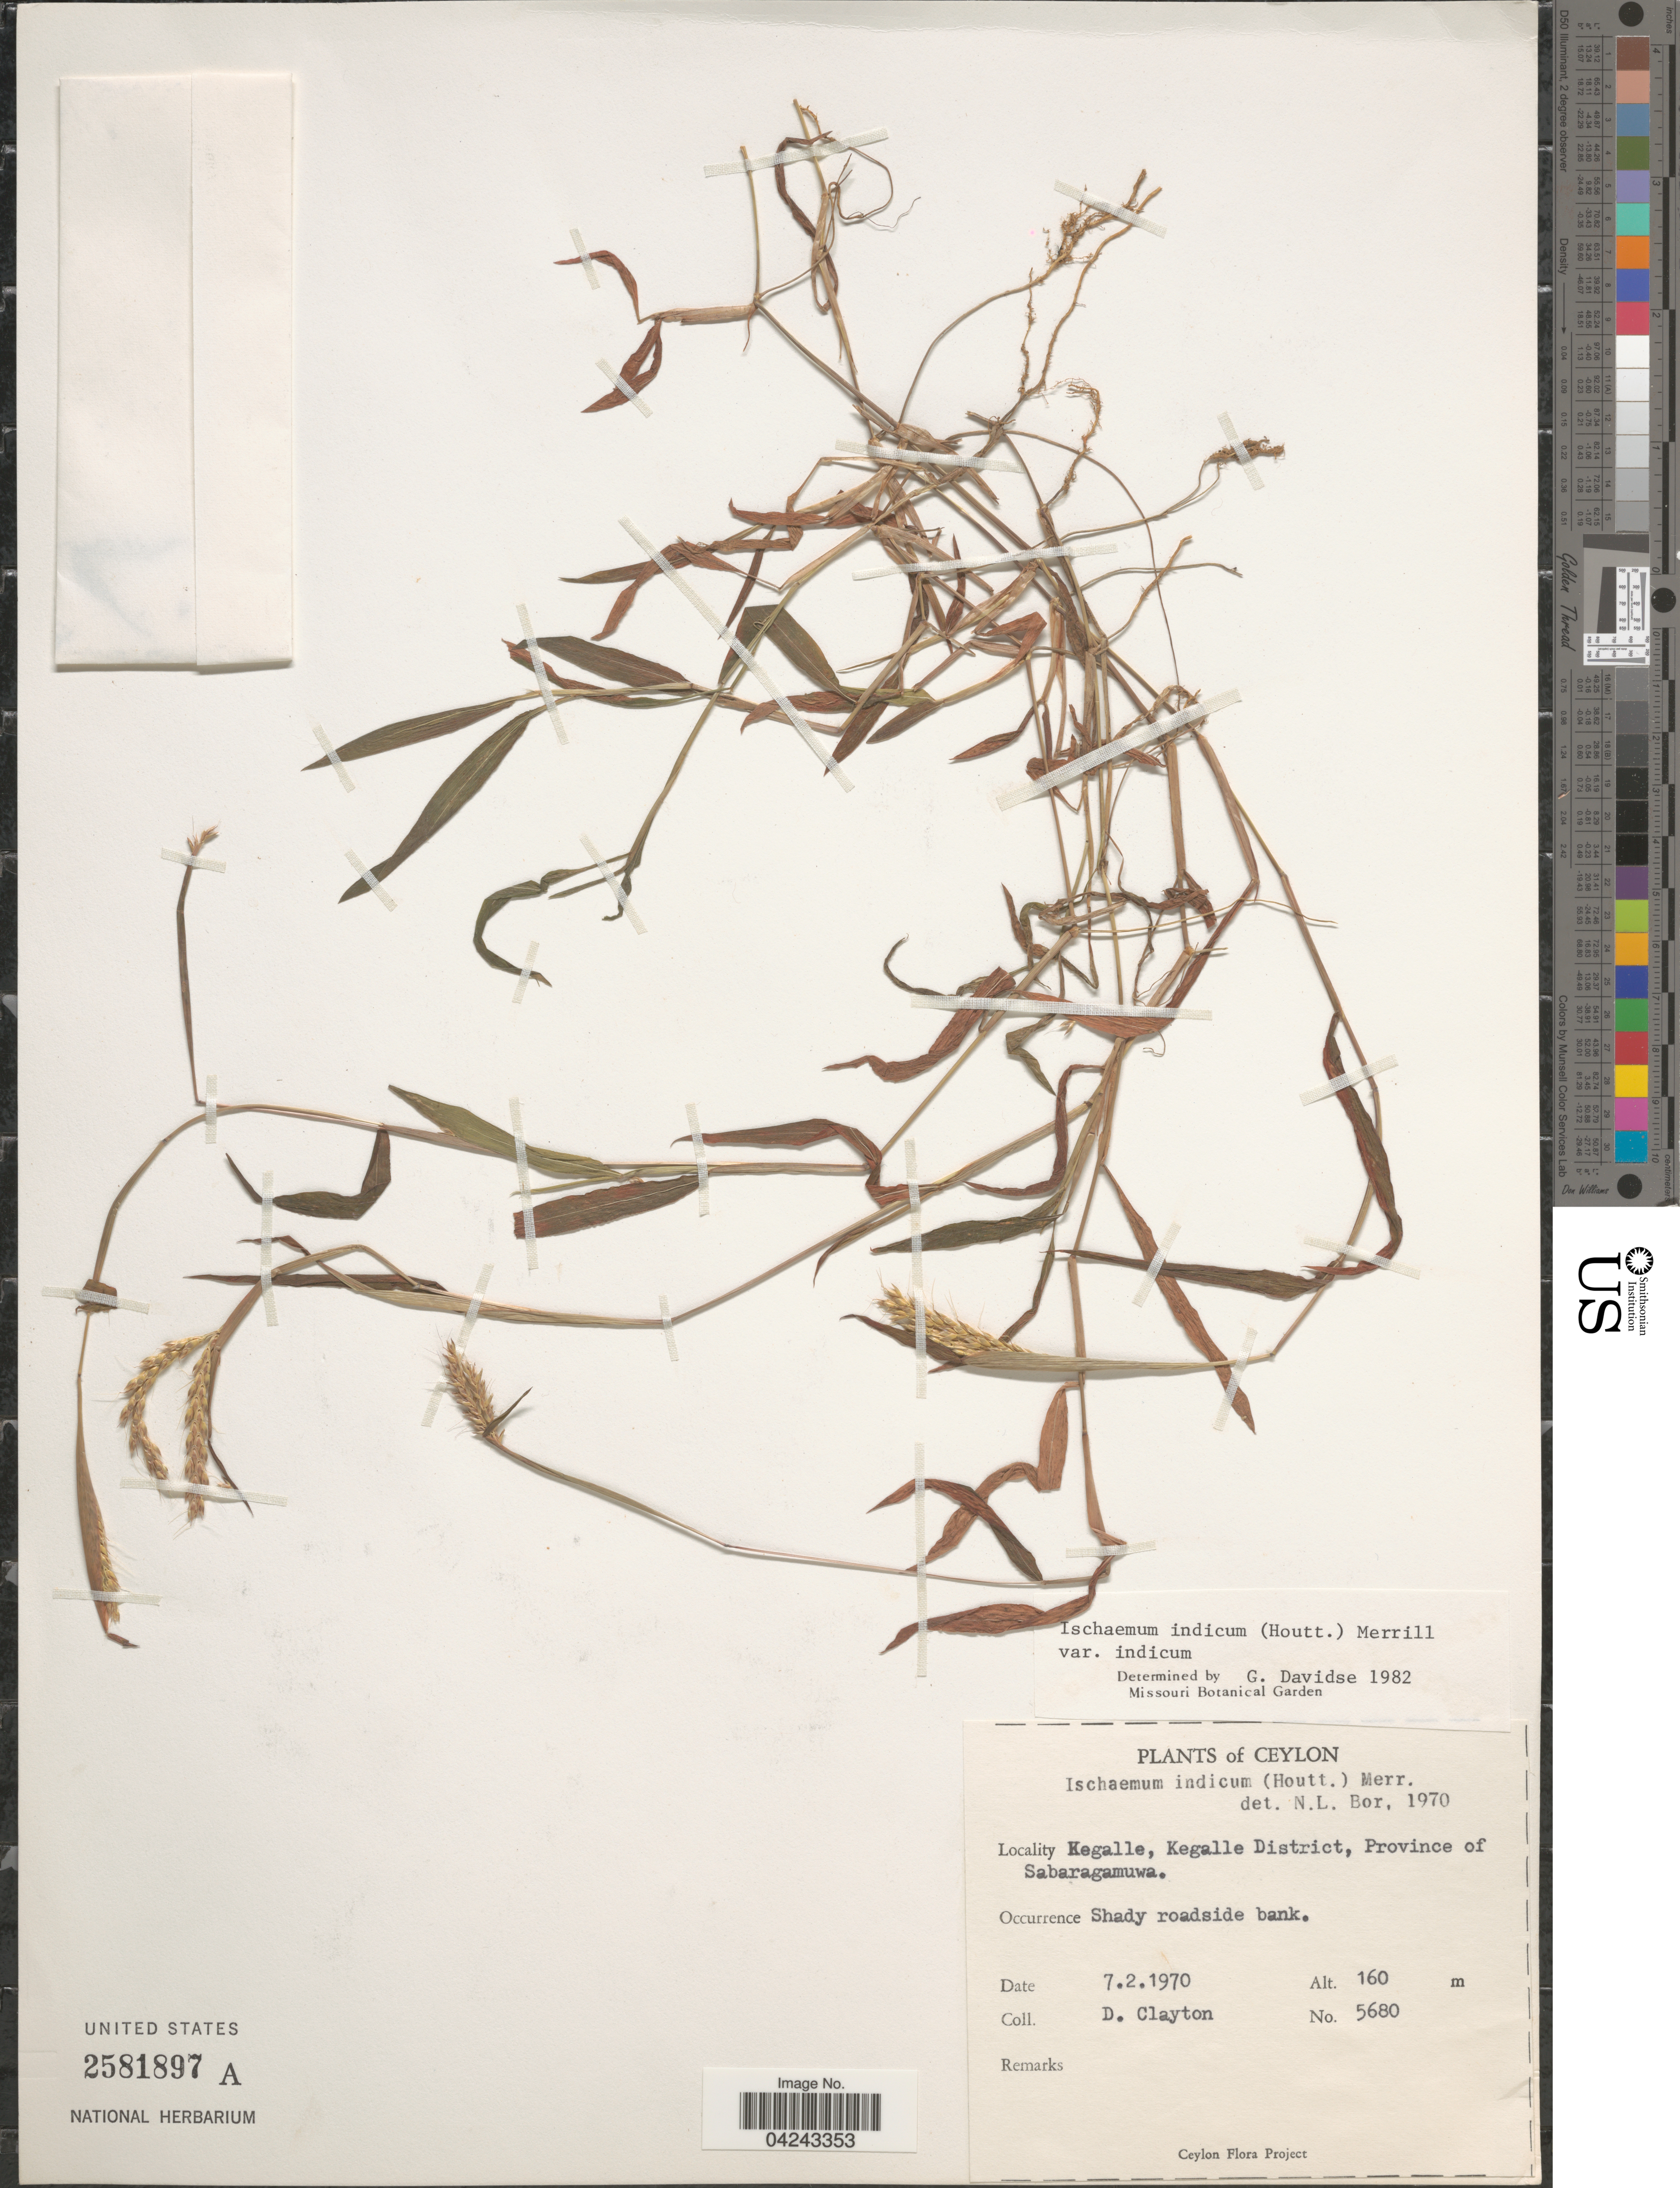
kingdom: Plantae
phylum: Tracheophyta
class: Liliopsida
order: Poales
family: Poaceae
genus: Ischaemum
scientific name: Ischaemum ciliare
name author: Retz.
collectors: D. Clayton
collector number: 5680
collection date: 1970-02-07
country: Sri Lanka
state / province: Sabaragamuwa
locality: Ceylon. Kegalle, Kegalle District.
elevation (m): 160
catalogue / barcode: US 2581897A